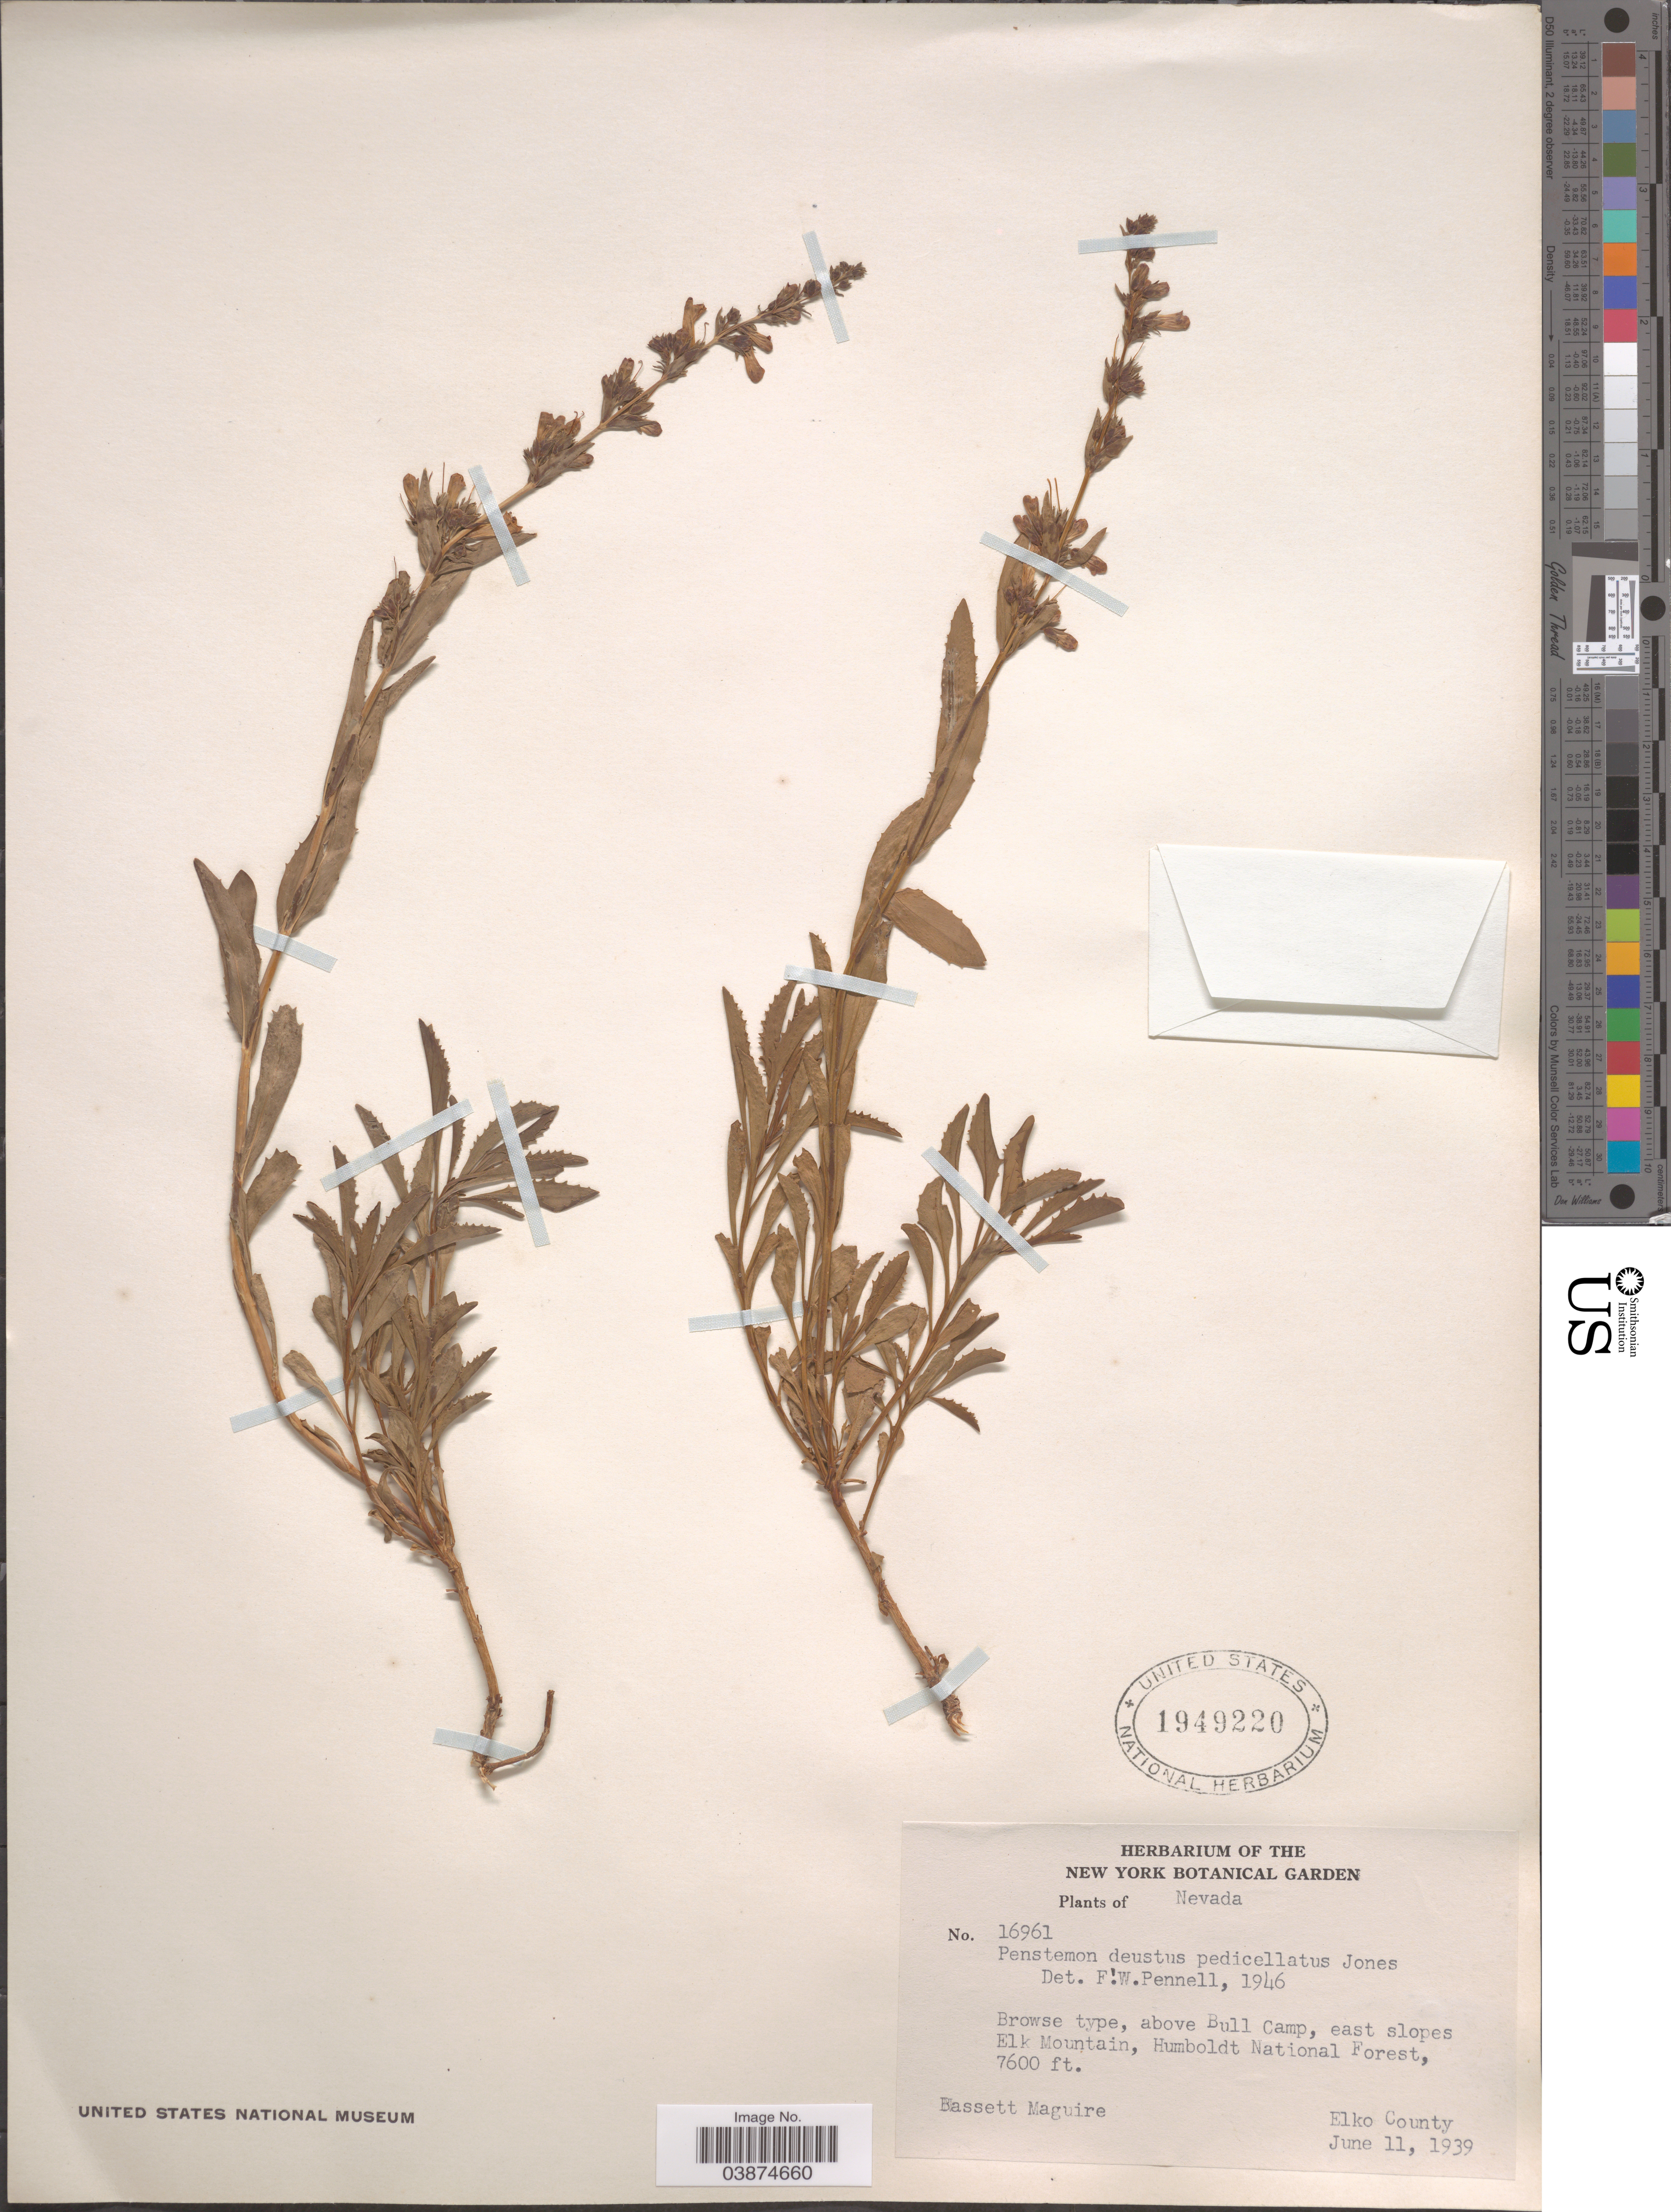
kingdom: Plantae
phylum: Tracheophyta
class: Magnoliopsida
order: Lamiales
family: Plantaginaceae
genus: Penstemon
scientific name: Penstemon deustus var. pedicellatus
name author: M.E. Jones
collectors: B. Maguire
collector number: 16961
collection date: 1939-06-11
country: United States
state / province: Nevada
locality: Above Bull Camp, east slopes Elk Mountain, Humboldt National Forest, Elko County.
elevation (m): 2316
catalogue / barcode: US 1949220